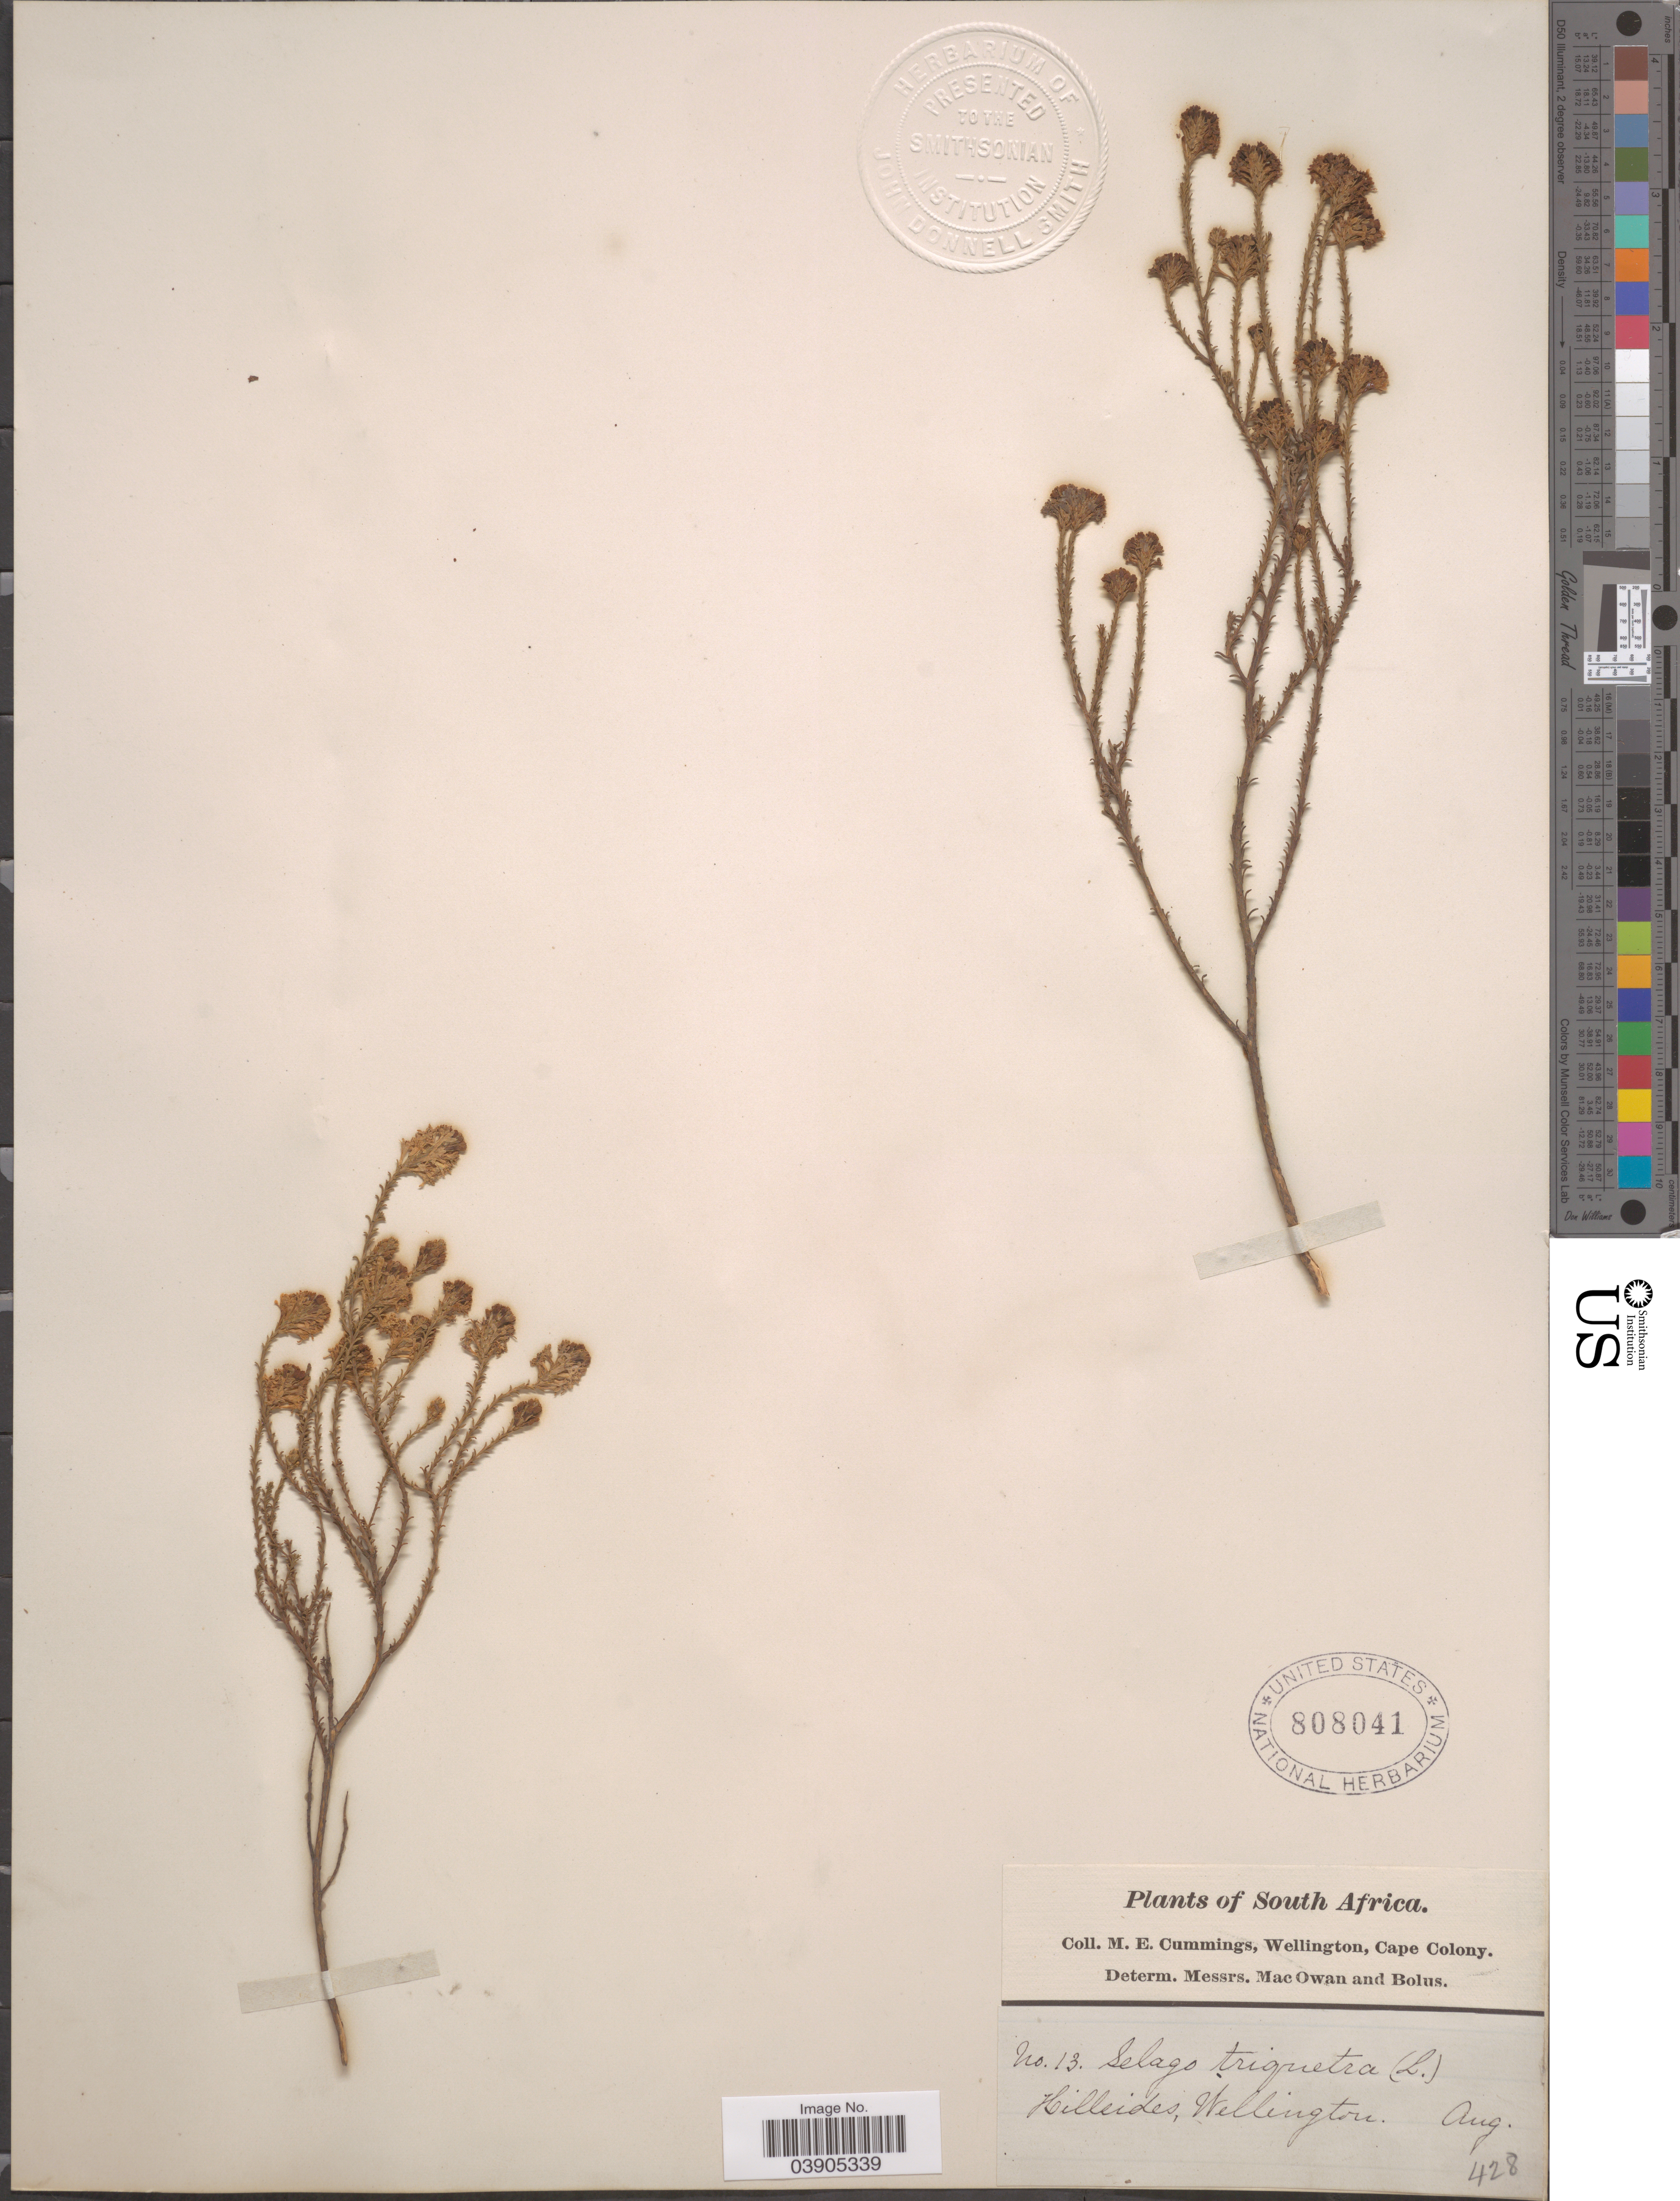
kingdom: Plantae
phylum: Tracheophyta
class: Magnoliopsida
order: Lamiales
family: Scrophulariaceae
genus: Selago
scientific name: Selago triquetra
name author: E. Mey.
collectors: M. E. Cummings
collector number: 13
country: South Africa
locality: Hillsides, Wellington.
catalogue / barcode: US 808041